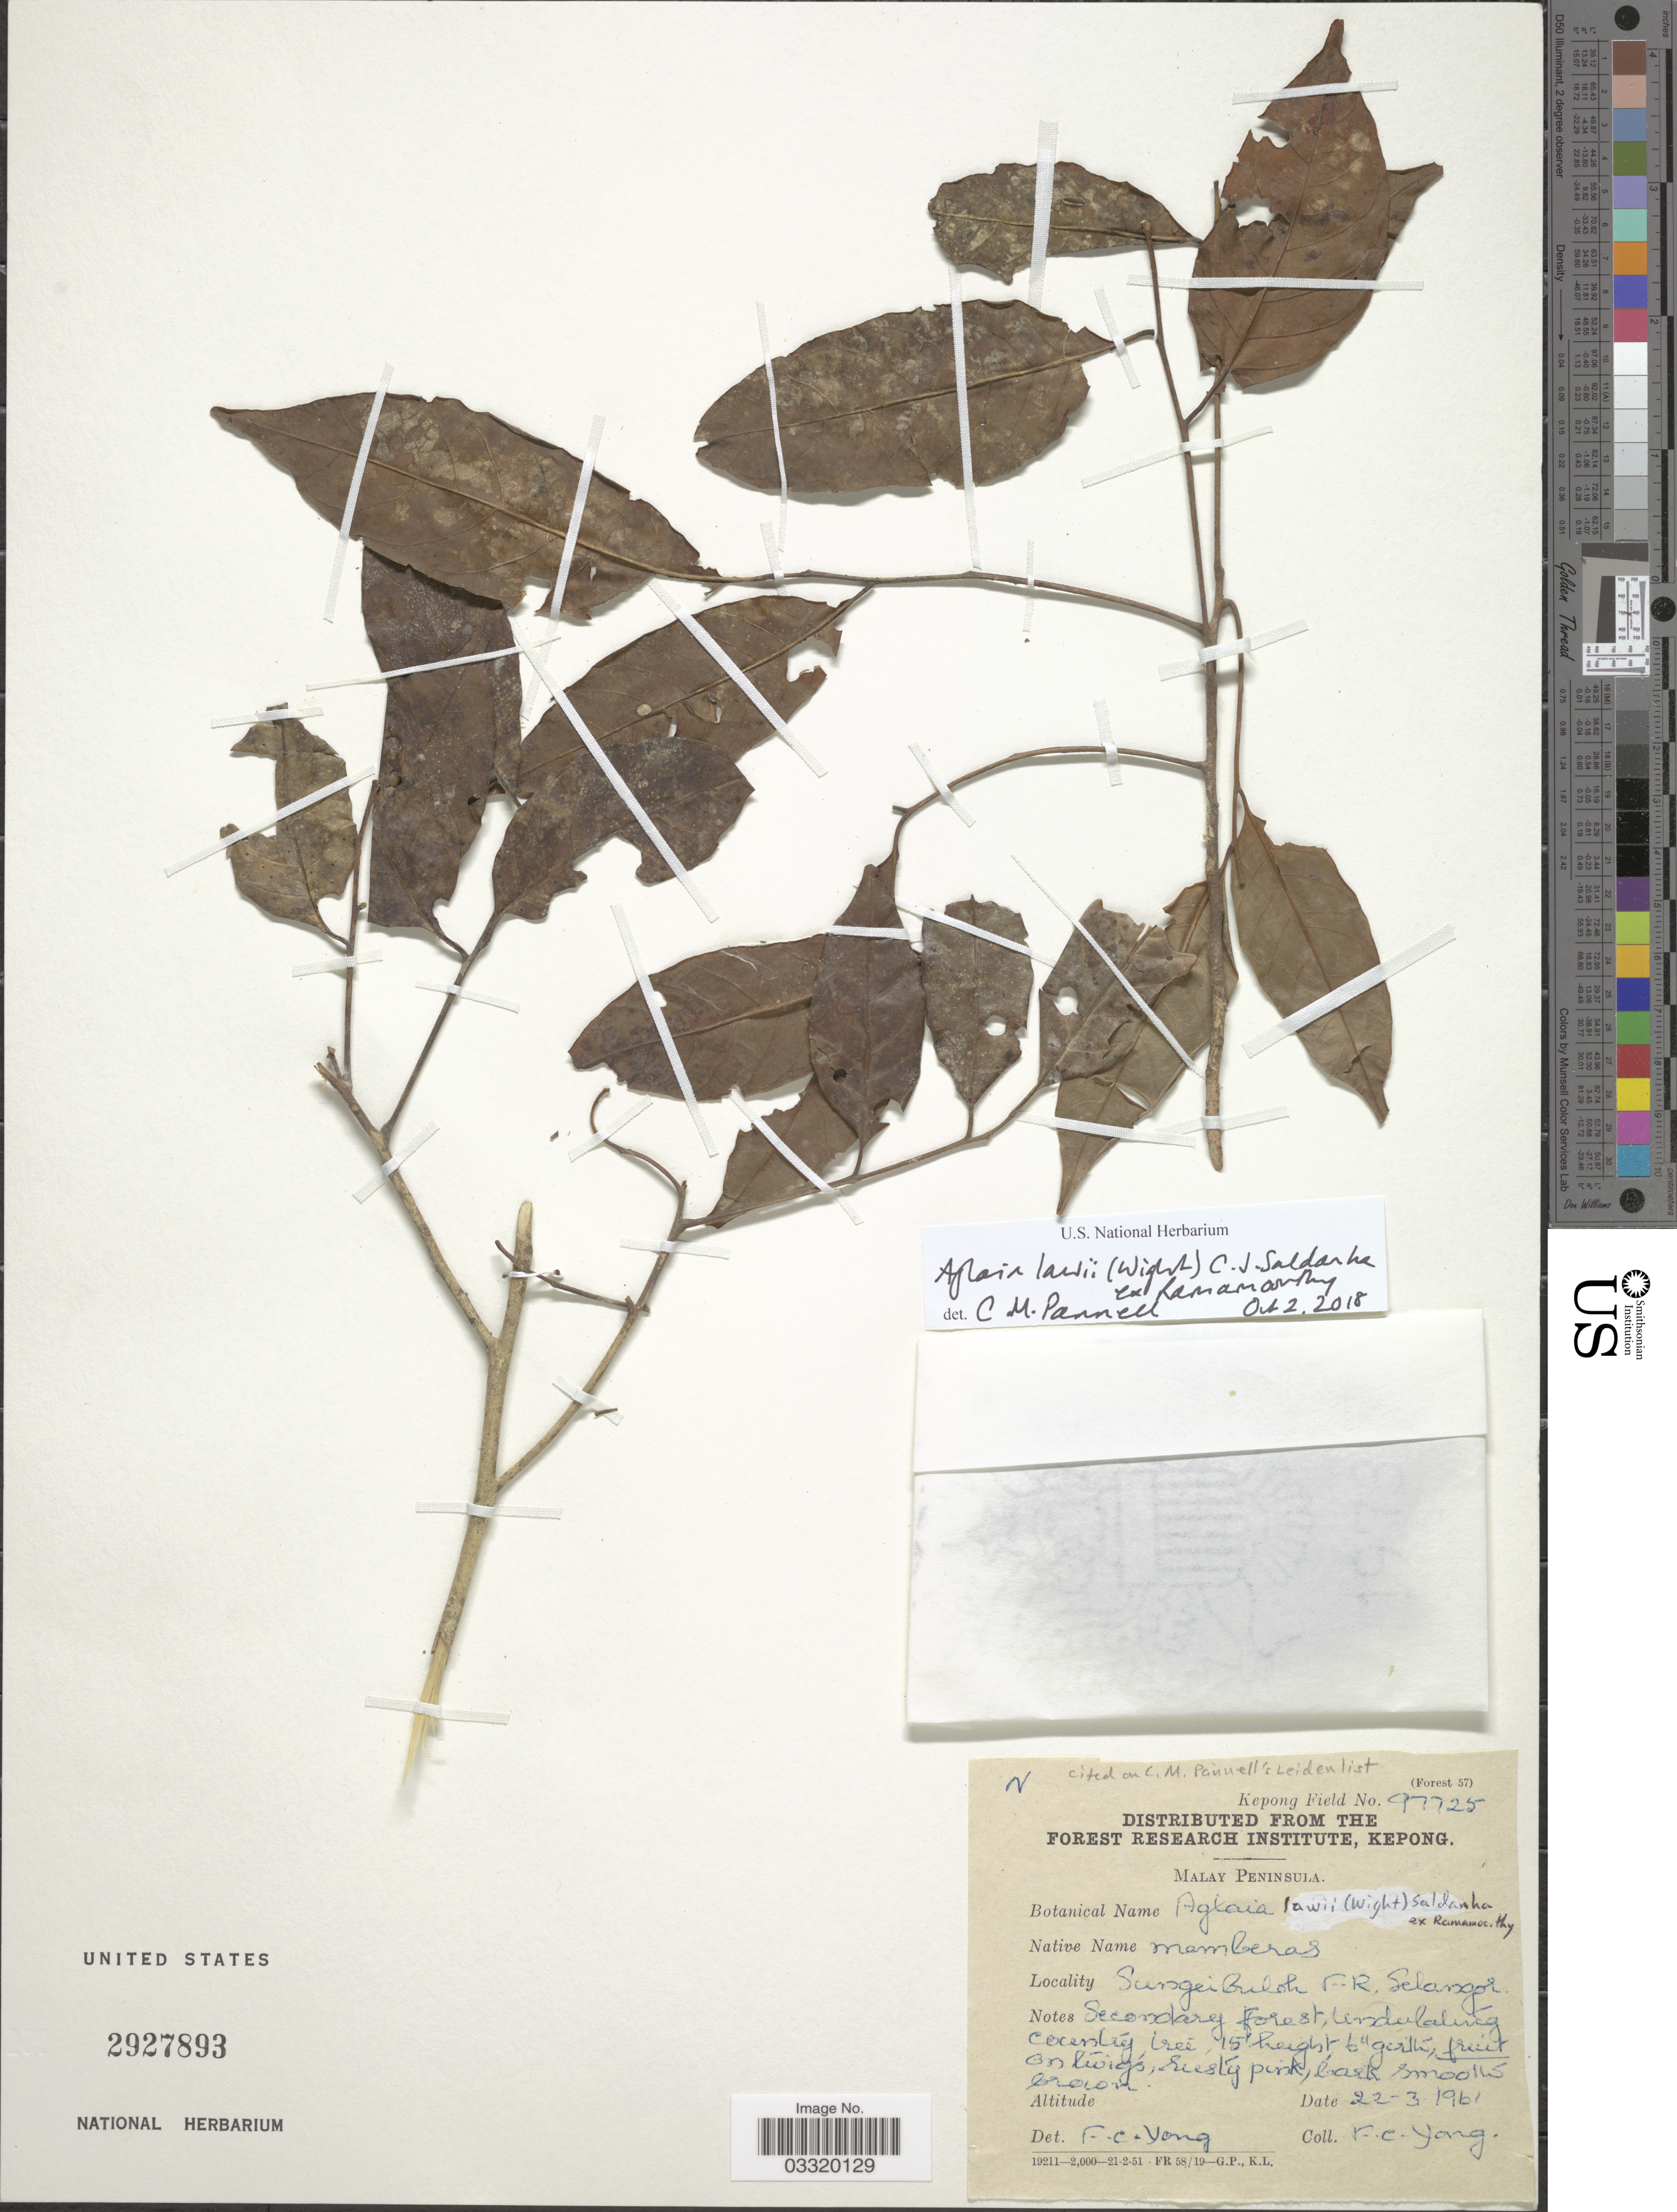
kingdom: Plantae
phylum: Tracheophyta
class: Magnoliopsida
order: Sapindales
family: Meliaceae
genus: Aglaia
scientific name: Aglaia lawii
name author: (Wight) C.J. Saldanha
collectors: F. Yong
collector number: Kepong Field 97725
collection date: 1961-03-22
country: Malaysia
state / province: Selangor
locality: Malay Peninsula. Sungei Buloh, F.R.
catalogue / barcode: US 2927893